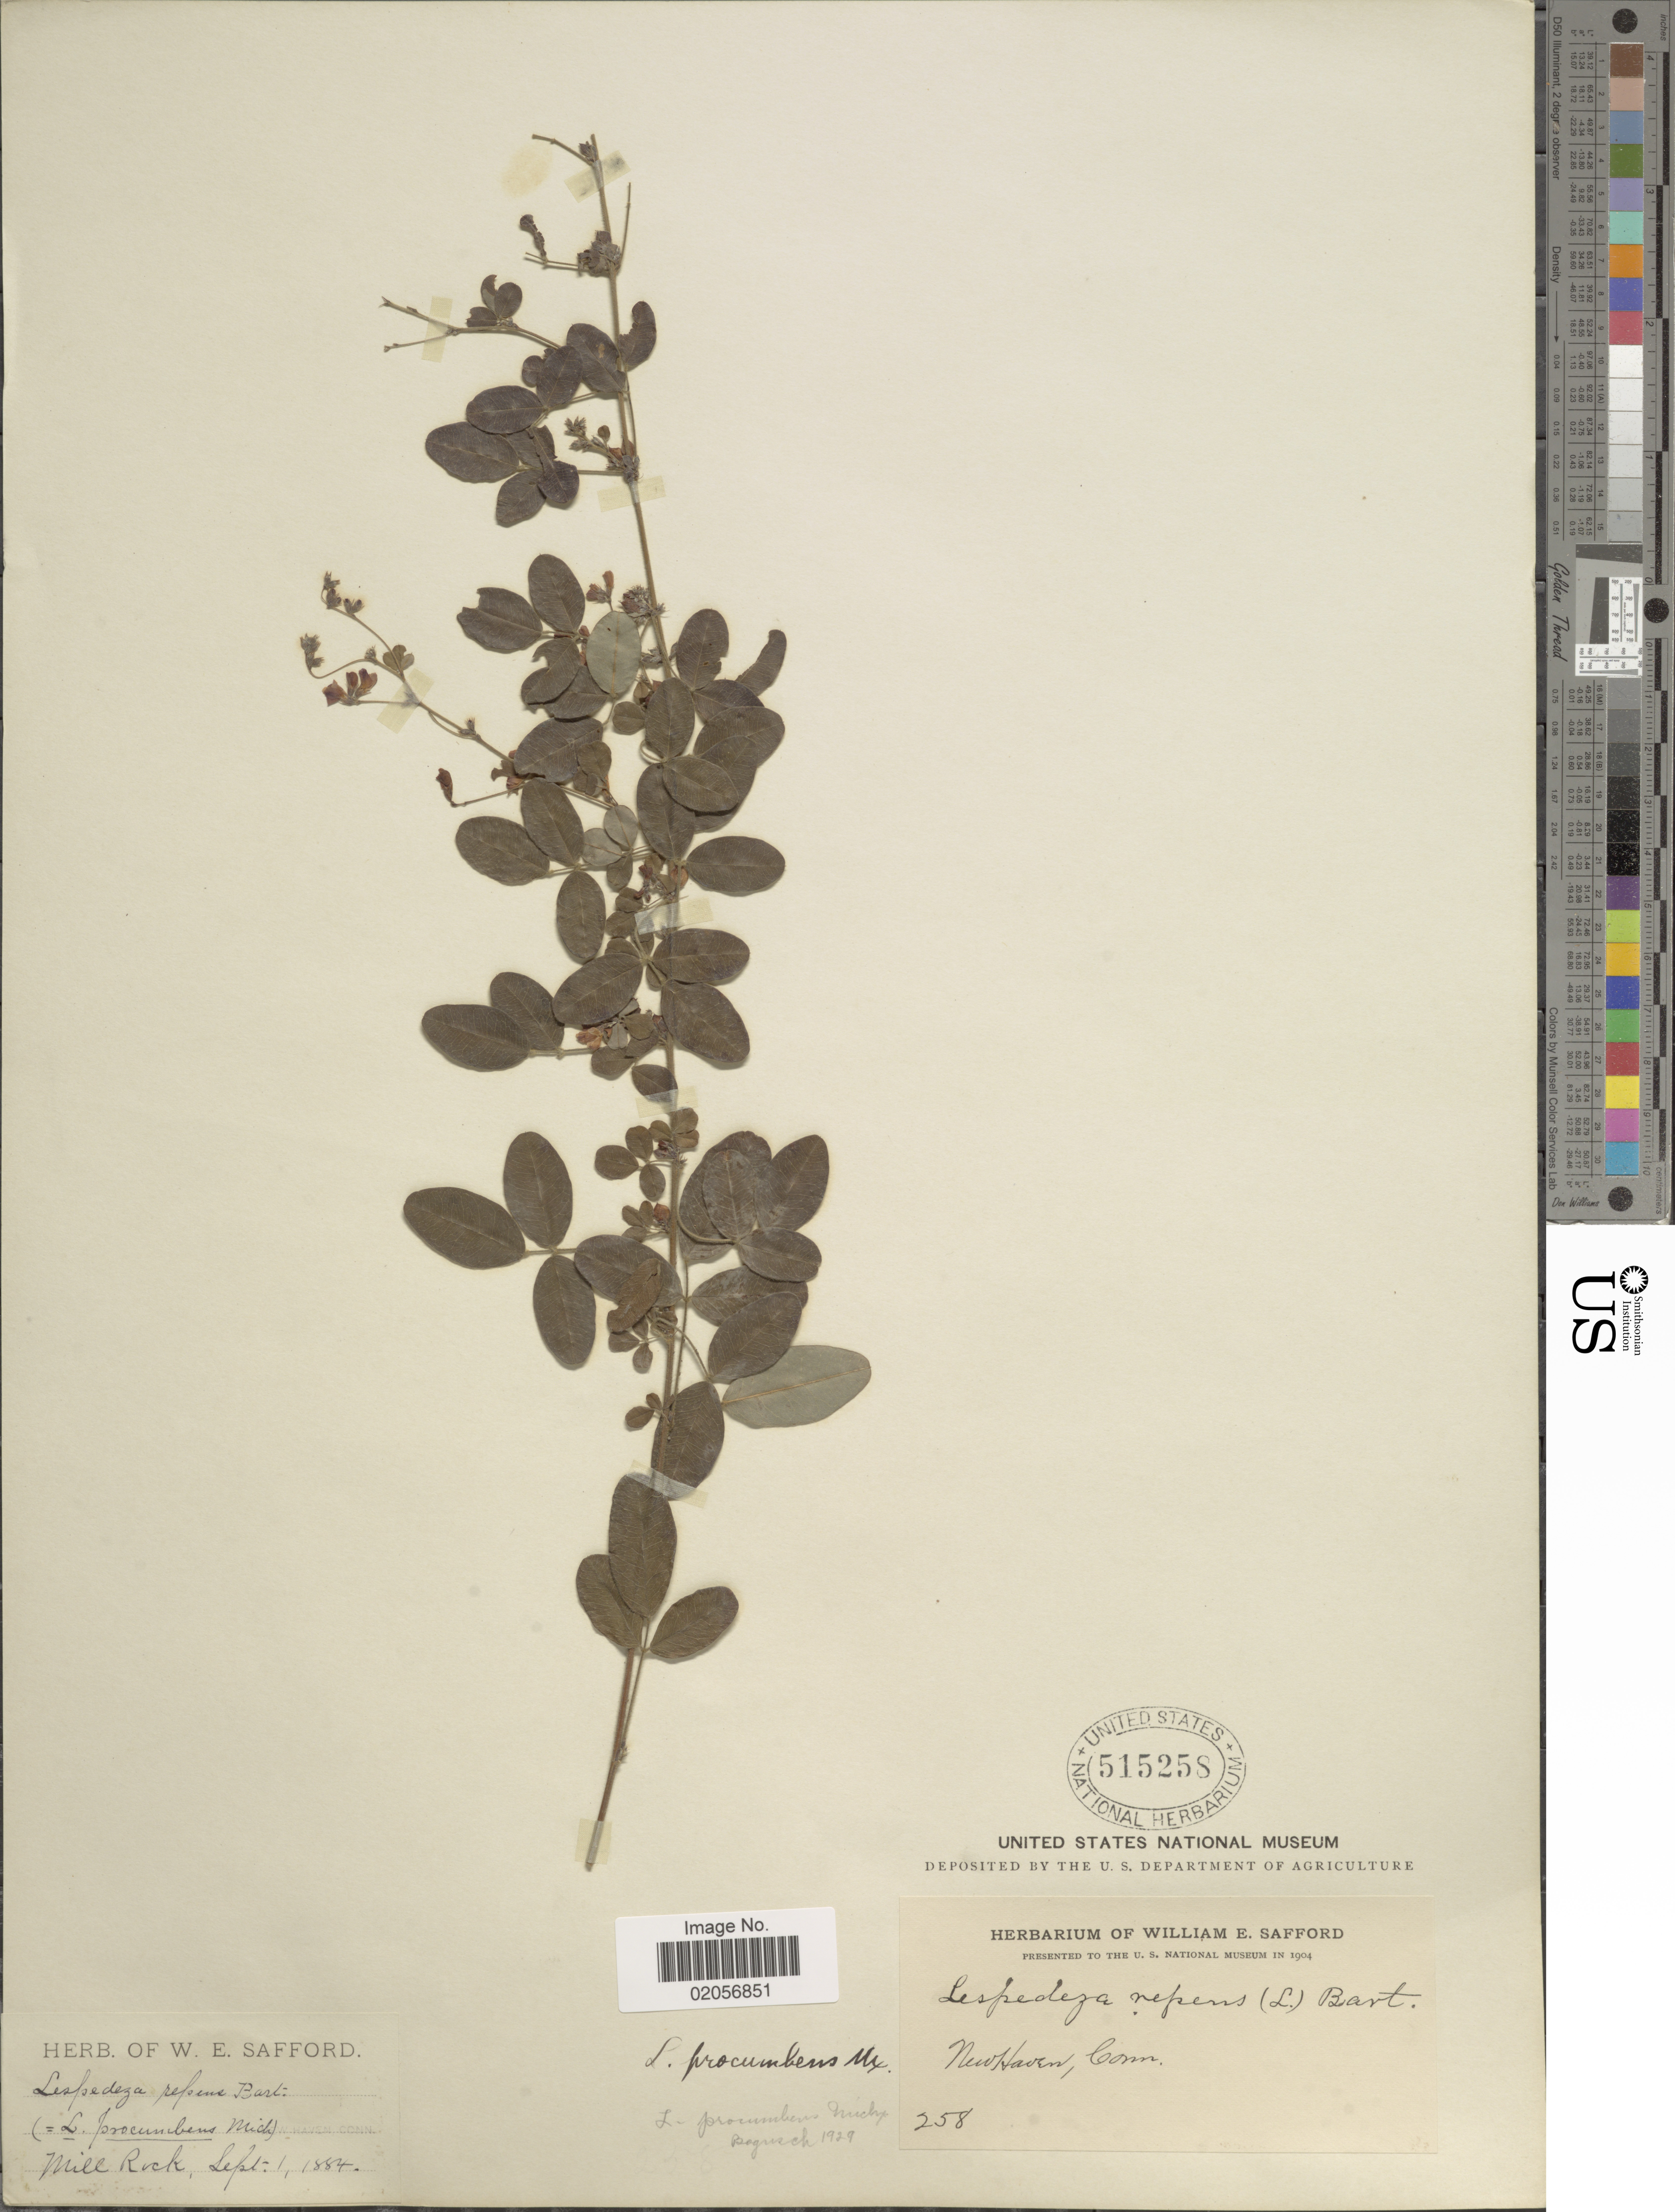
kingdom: Plantae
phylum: Tracheophyta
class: Magnoliopsida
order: Fabales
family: Fabaceae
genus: Lespedeza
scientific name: Lespedeza procumbens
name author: Michx.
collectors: ex herb. W. E. Safford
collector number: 258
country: United States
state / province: Connecticut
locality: New Haven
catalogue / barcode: US 515258